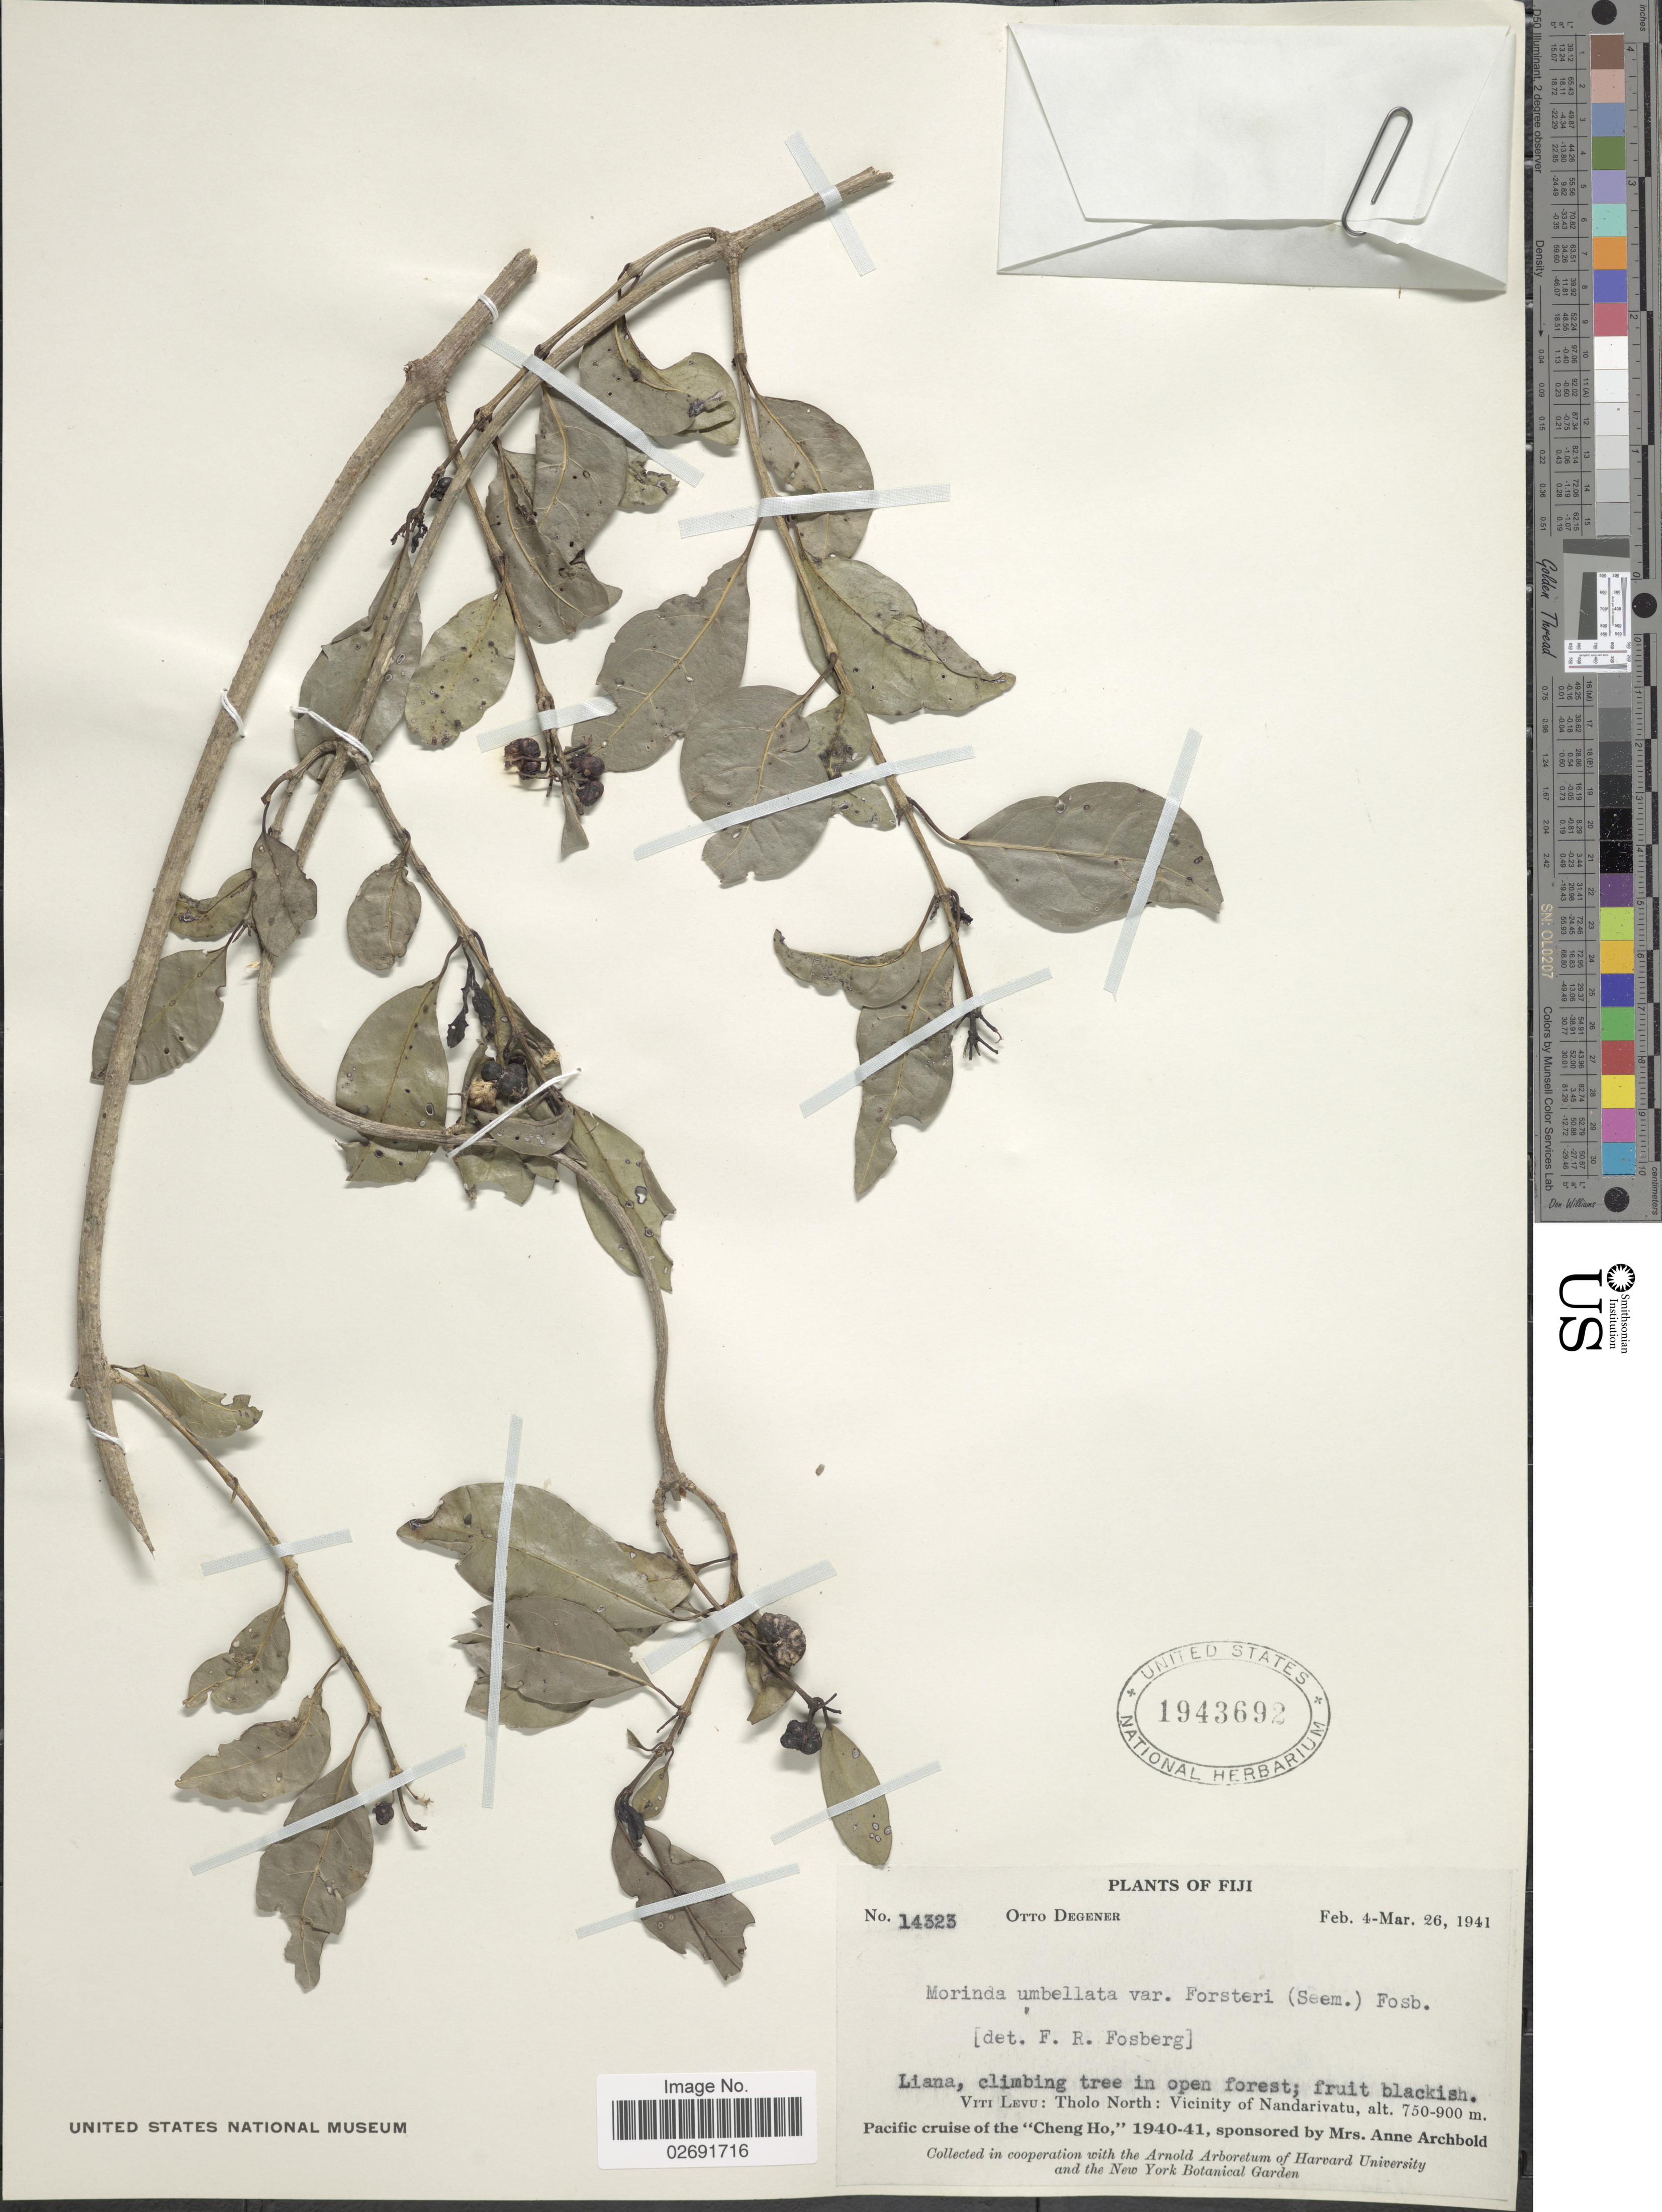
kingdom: Plantae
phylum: Tracheophyta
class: Magnoliopsida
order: Gentianales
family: Rubiaceae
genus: Gynochthodes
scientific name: Gynochthodes myrtifolia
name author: (A. Gray) Razafim. & B. Bremer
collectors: O. Degener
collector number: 14323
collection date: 1941-02-04/1941-03-26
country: Fiji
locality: Viti Levu: Tholo North: Vicinity of Nandarivatu.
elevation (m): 750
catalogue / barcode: US 1943692